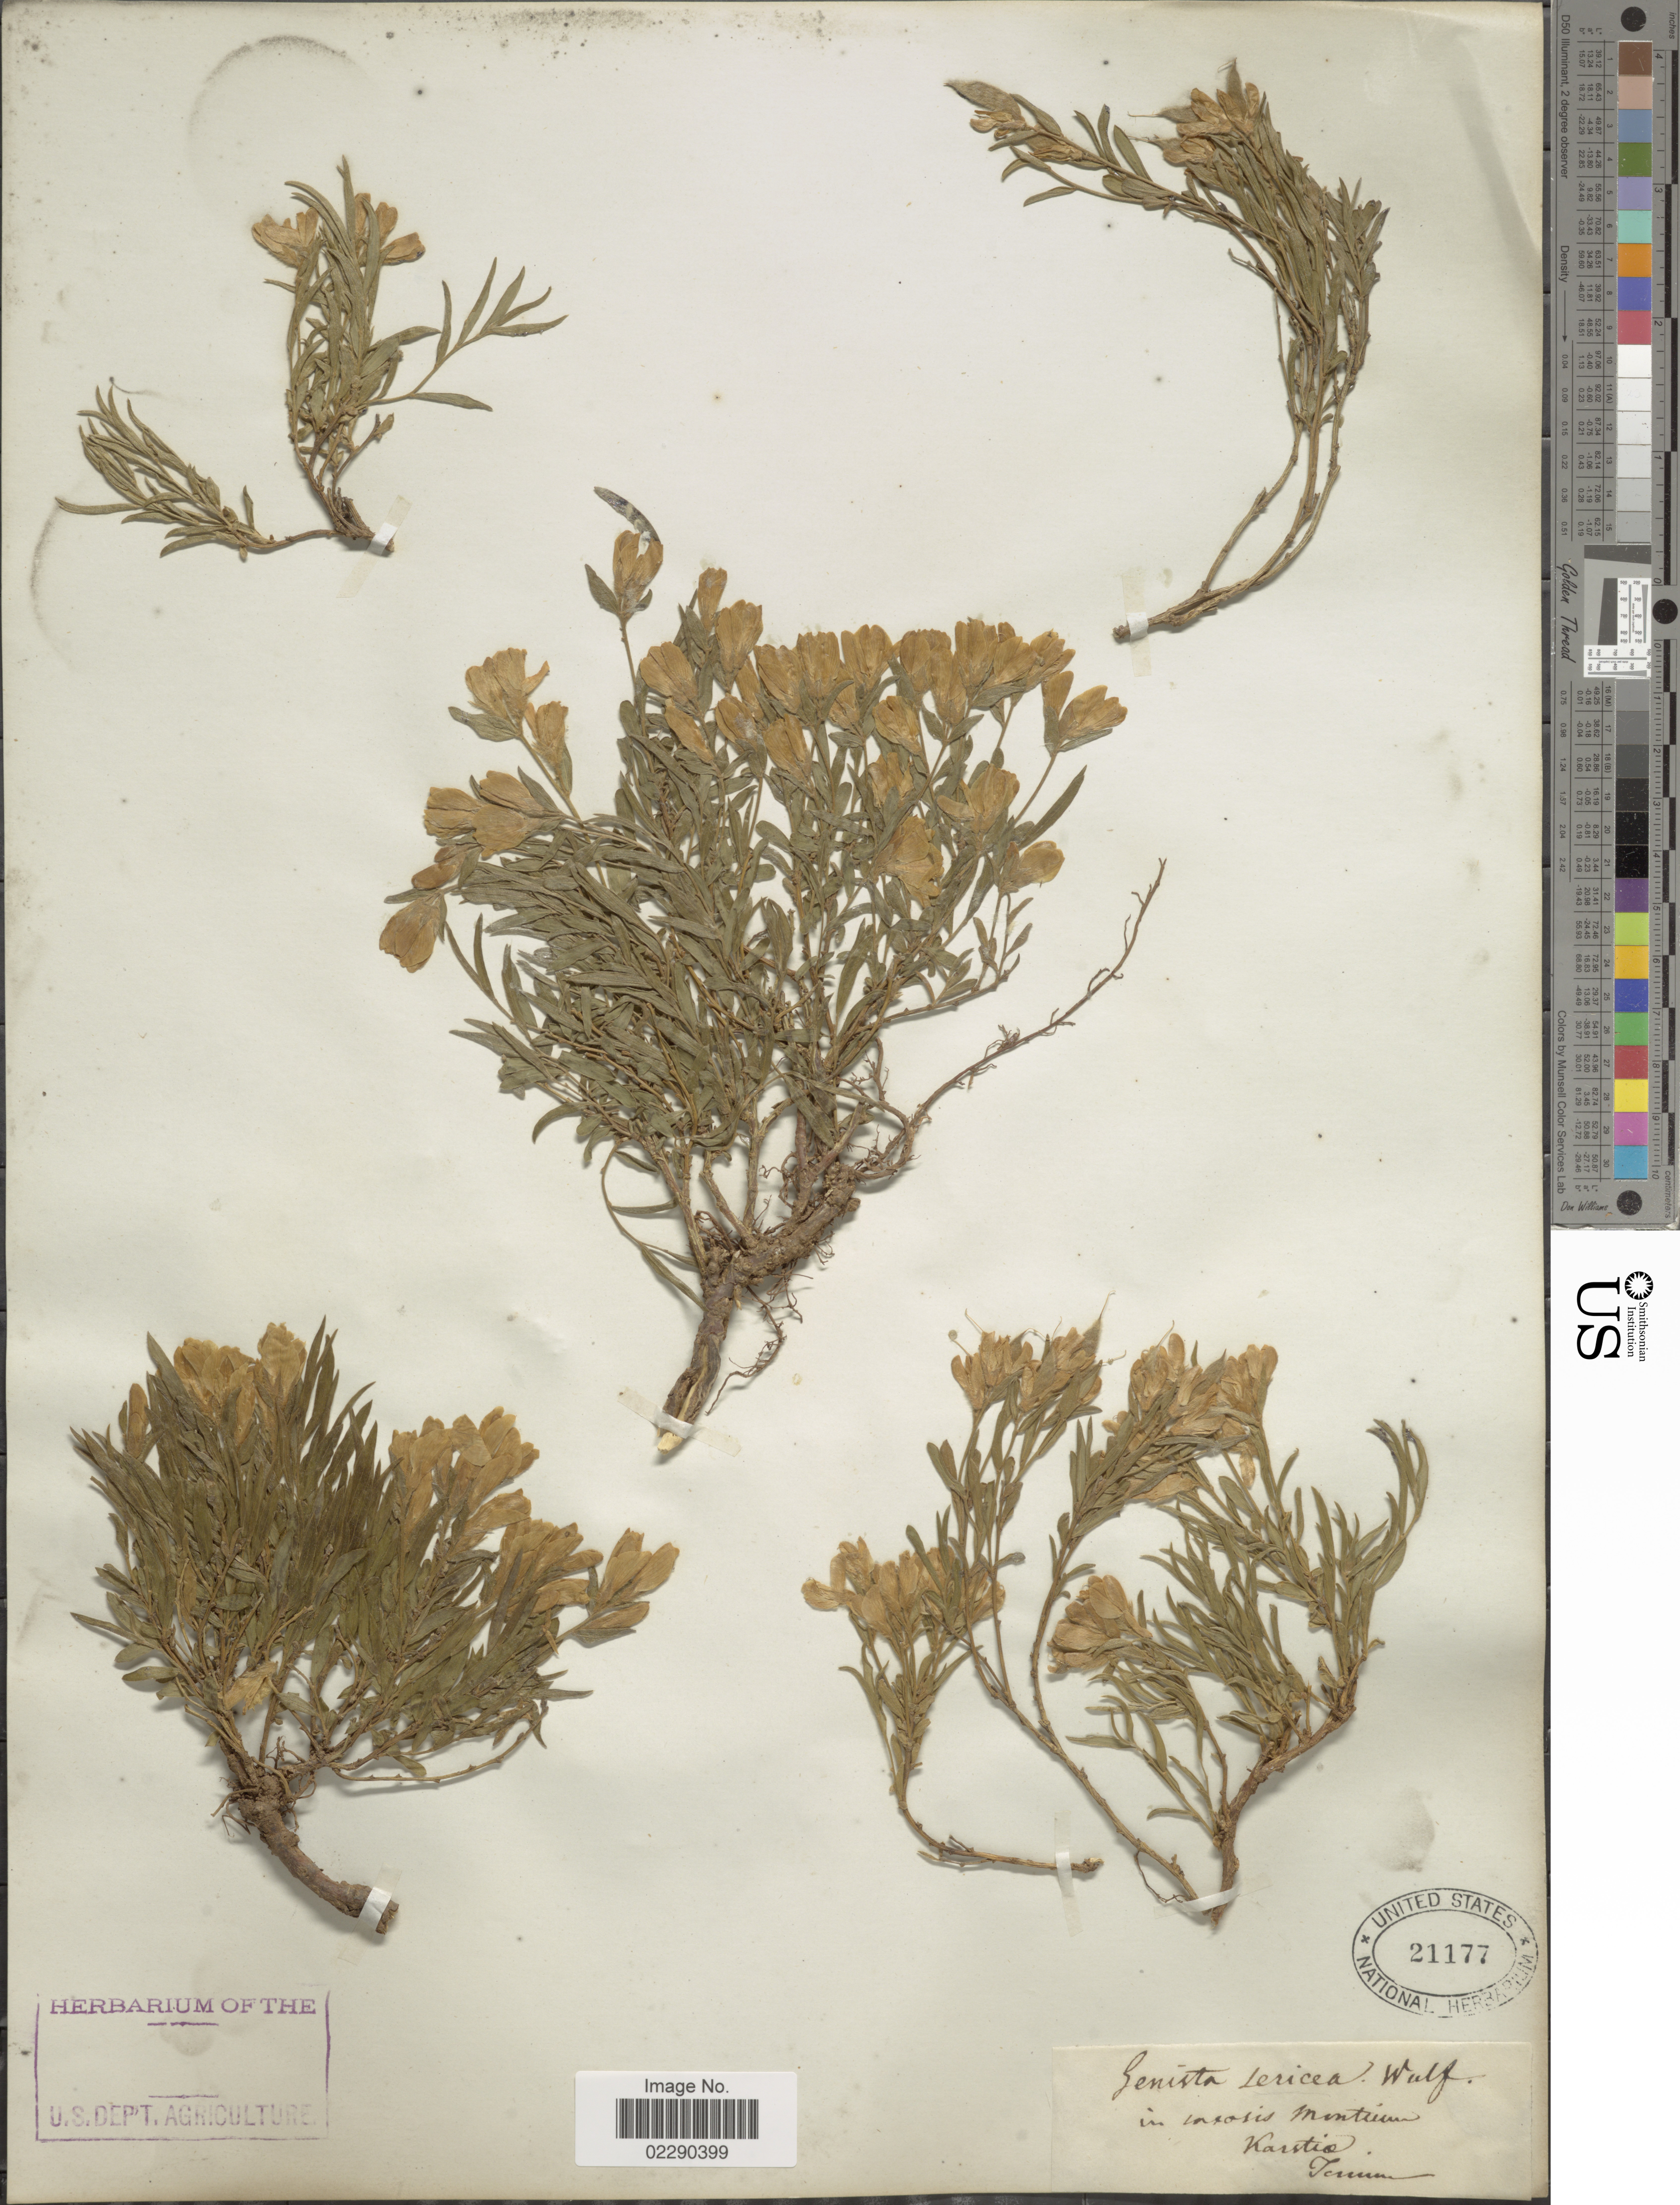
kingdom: Plantae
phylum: Tracheophyta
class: Magnoliopsida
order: Fabales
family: Fabaceae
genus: Genista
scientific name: Genista sericea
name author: Wulfen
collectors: Tommasini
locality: Montium Karstia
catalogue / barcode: US 21177